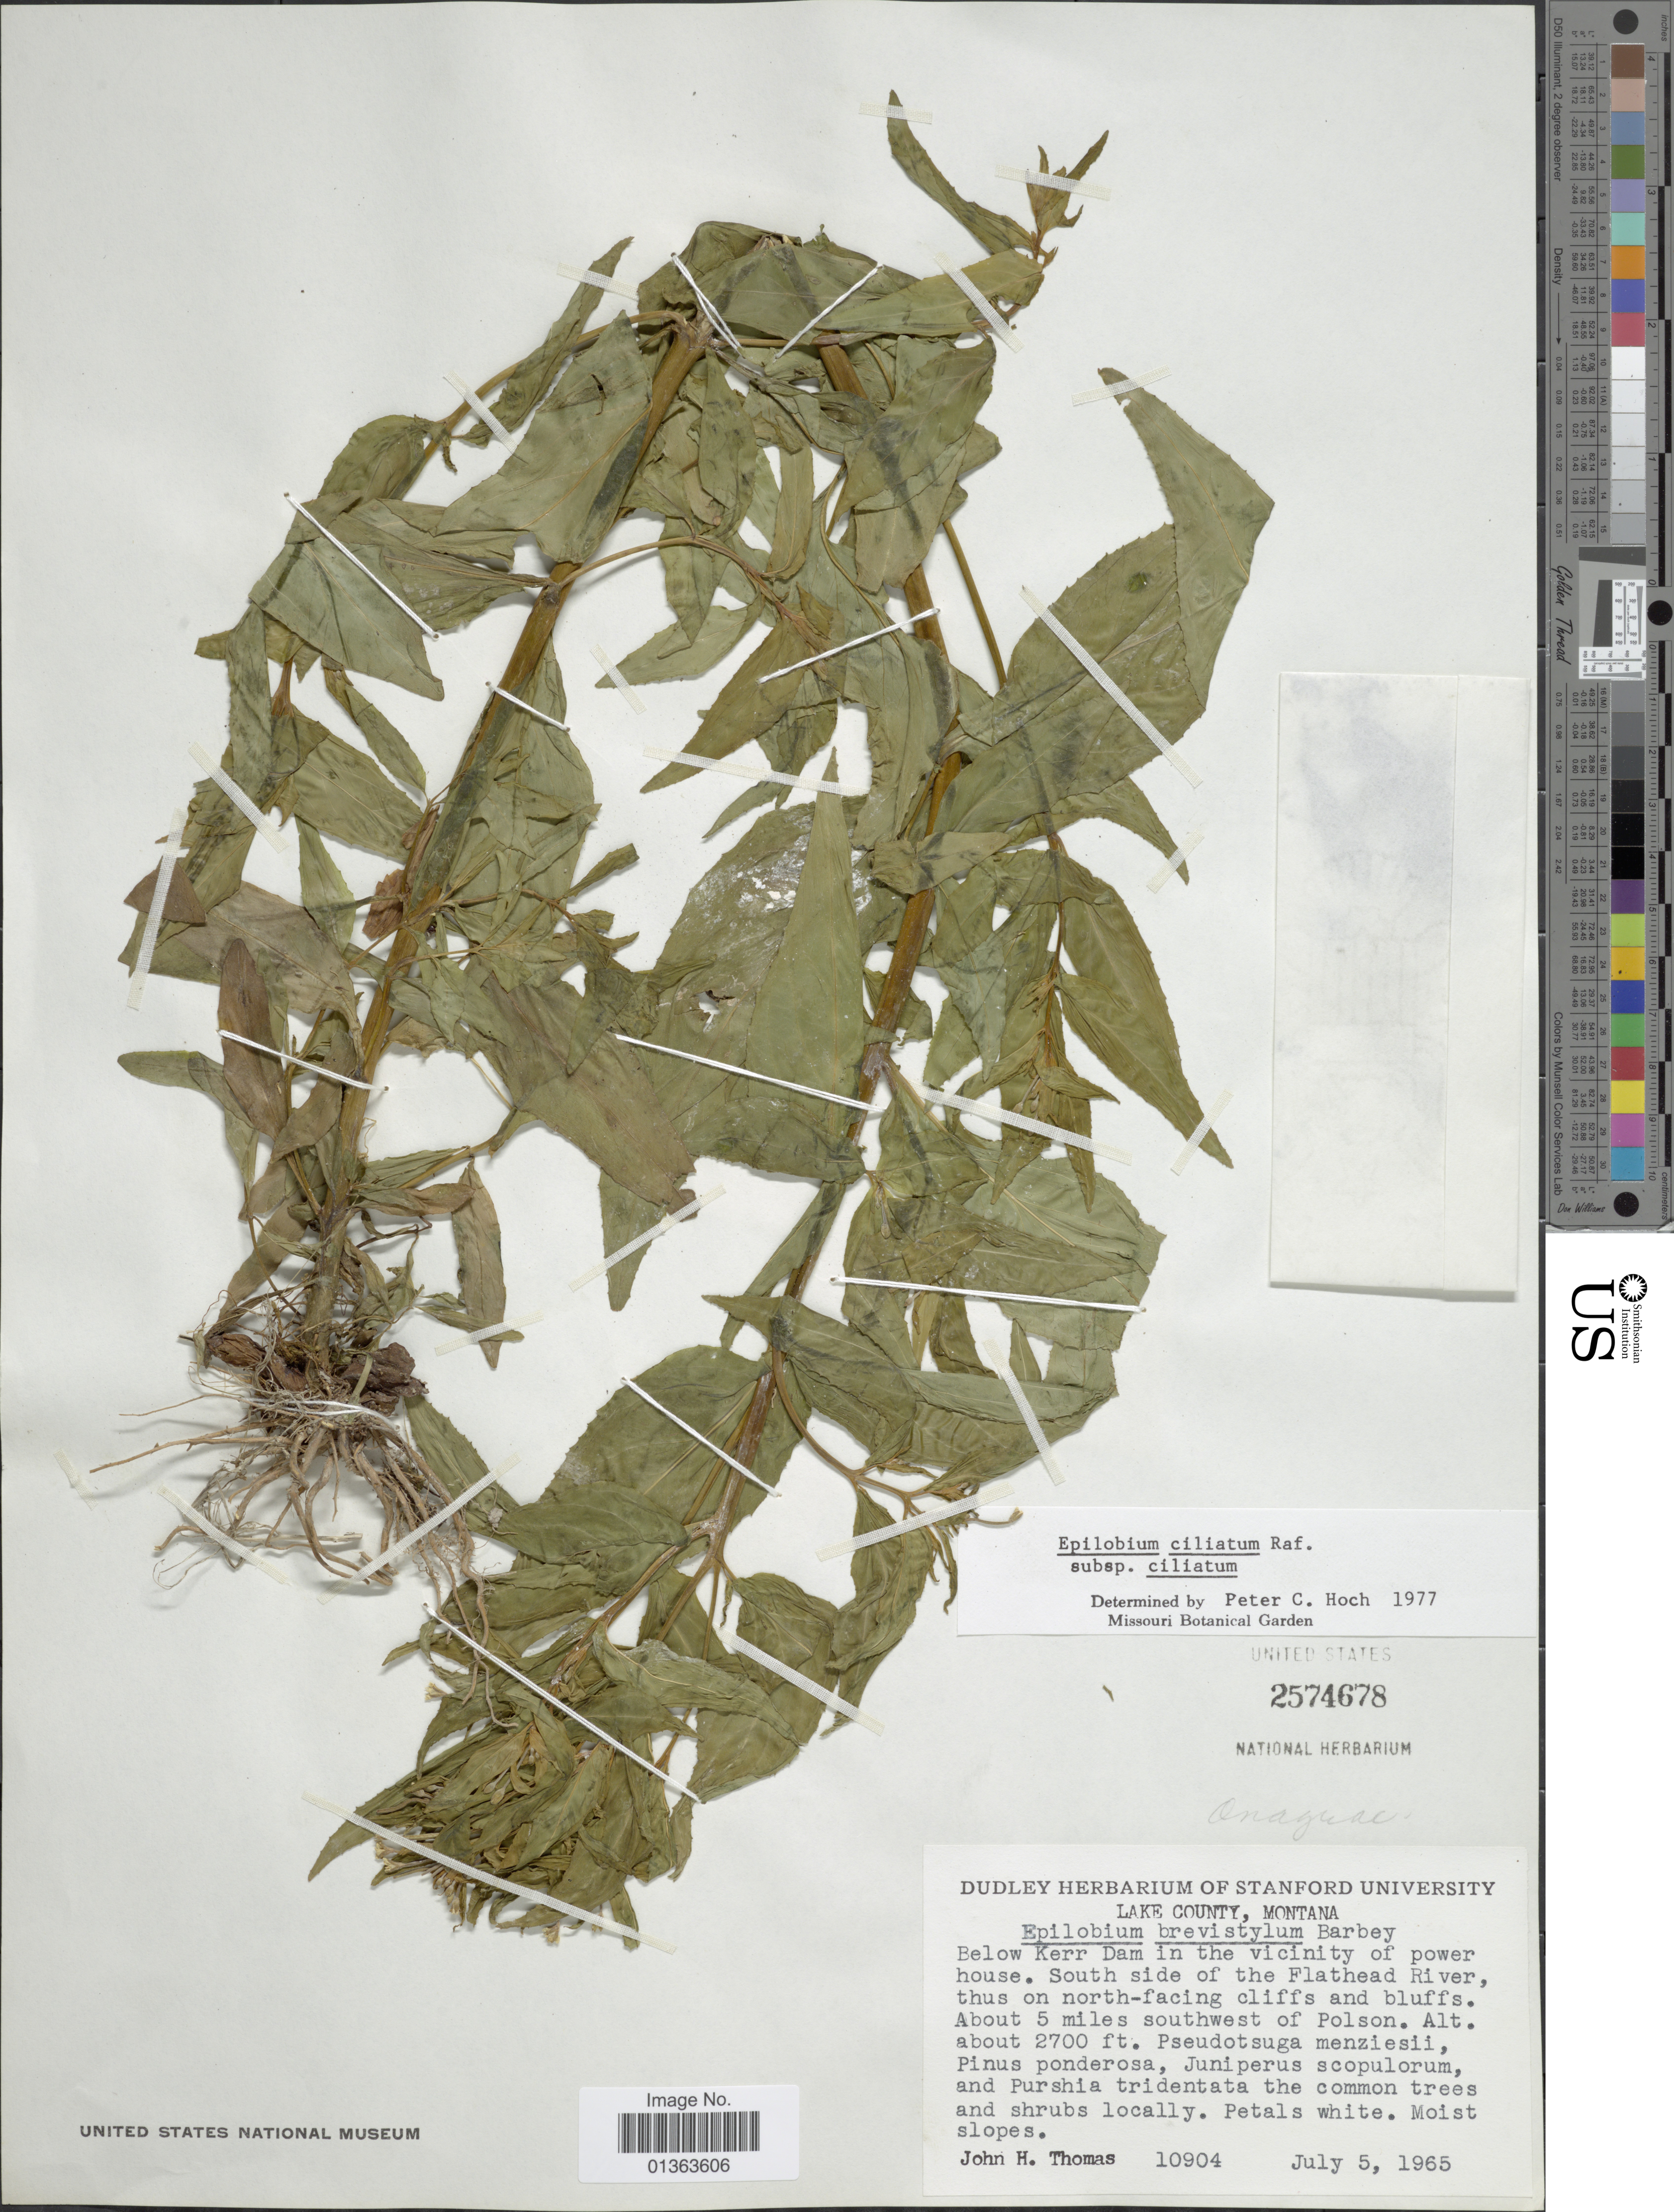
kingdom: Plantae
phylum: Tracheophyta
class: Magnoliopsida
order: Myrtales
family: Onagraceae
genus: Epilobium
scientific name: Epilobium ciliatum subsp. ciliatum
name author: Raf.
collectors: J. H. Thomas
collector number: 10904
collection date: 1965-07-05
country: United States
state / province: Montana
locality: Lake County. Below Ker Dam in the vicinity of power house. South side of the Flathead River, thus on north-facing cliffs and bluffs. About 5 miles southwest of Polson.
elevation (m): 823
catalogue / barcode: US 2574678